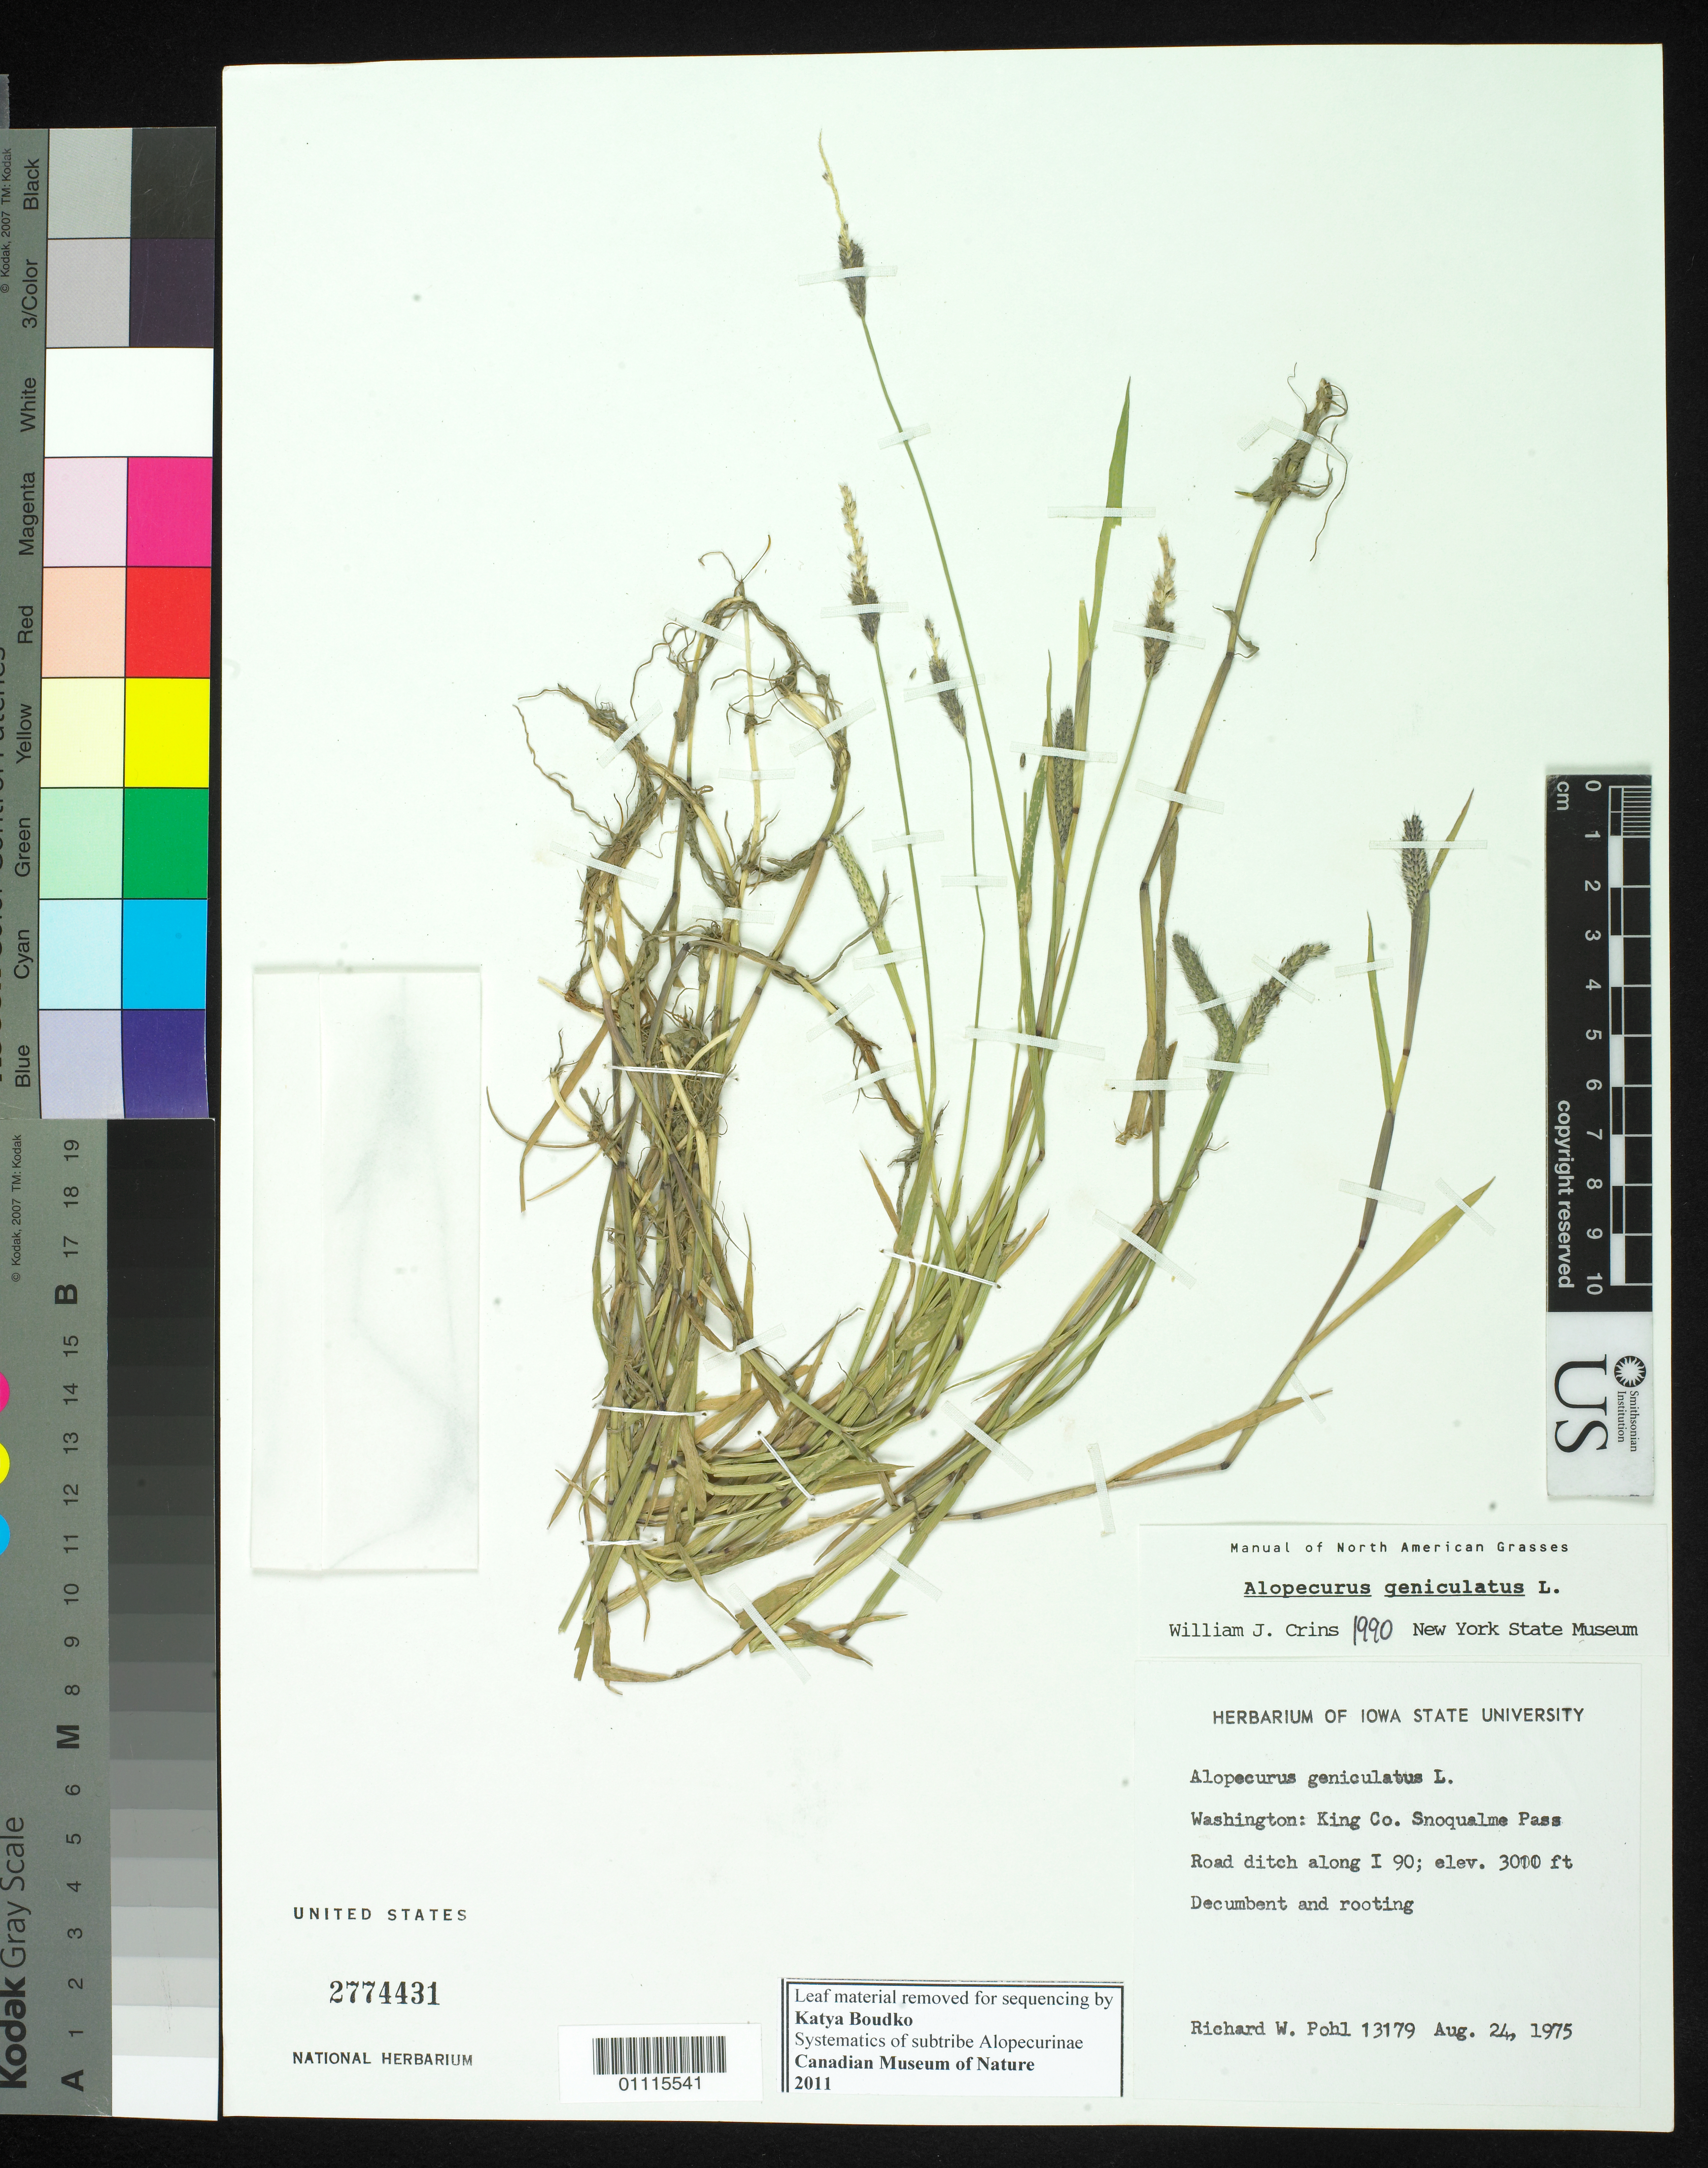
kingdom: Plantae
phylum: Tracheophyta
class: Liliopsida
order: Poales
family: Poaceae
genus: Alopecurus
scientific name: Alopecurus geniculatus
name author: L.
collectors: R. W. Pohl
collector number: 13179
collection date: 1975-08-24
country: United States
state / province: Washington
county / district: King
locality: Snoqualme Pass, road ditch along I-90.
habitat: Decumbent and rooting.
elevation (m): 917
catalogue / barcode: US 2774431